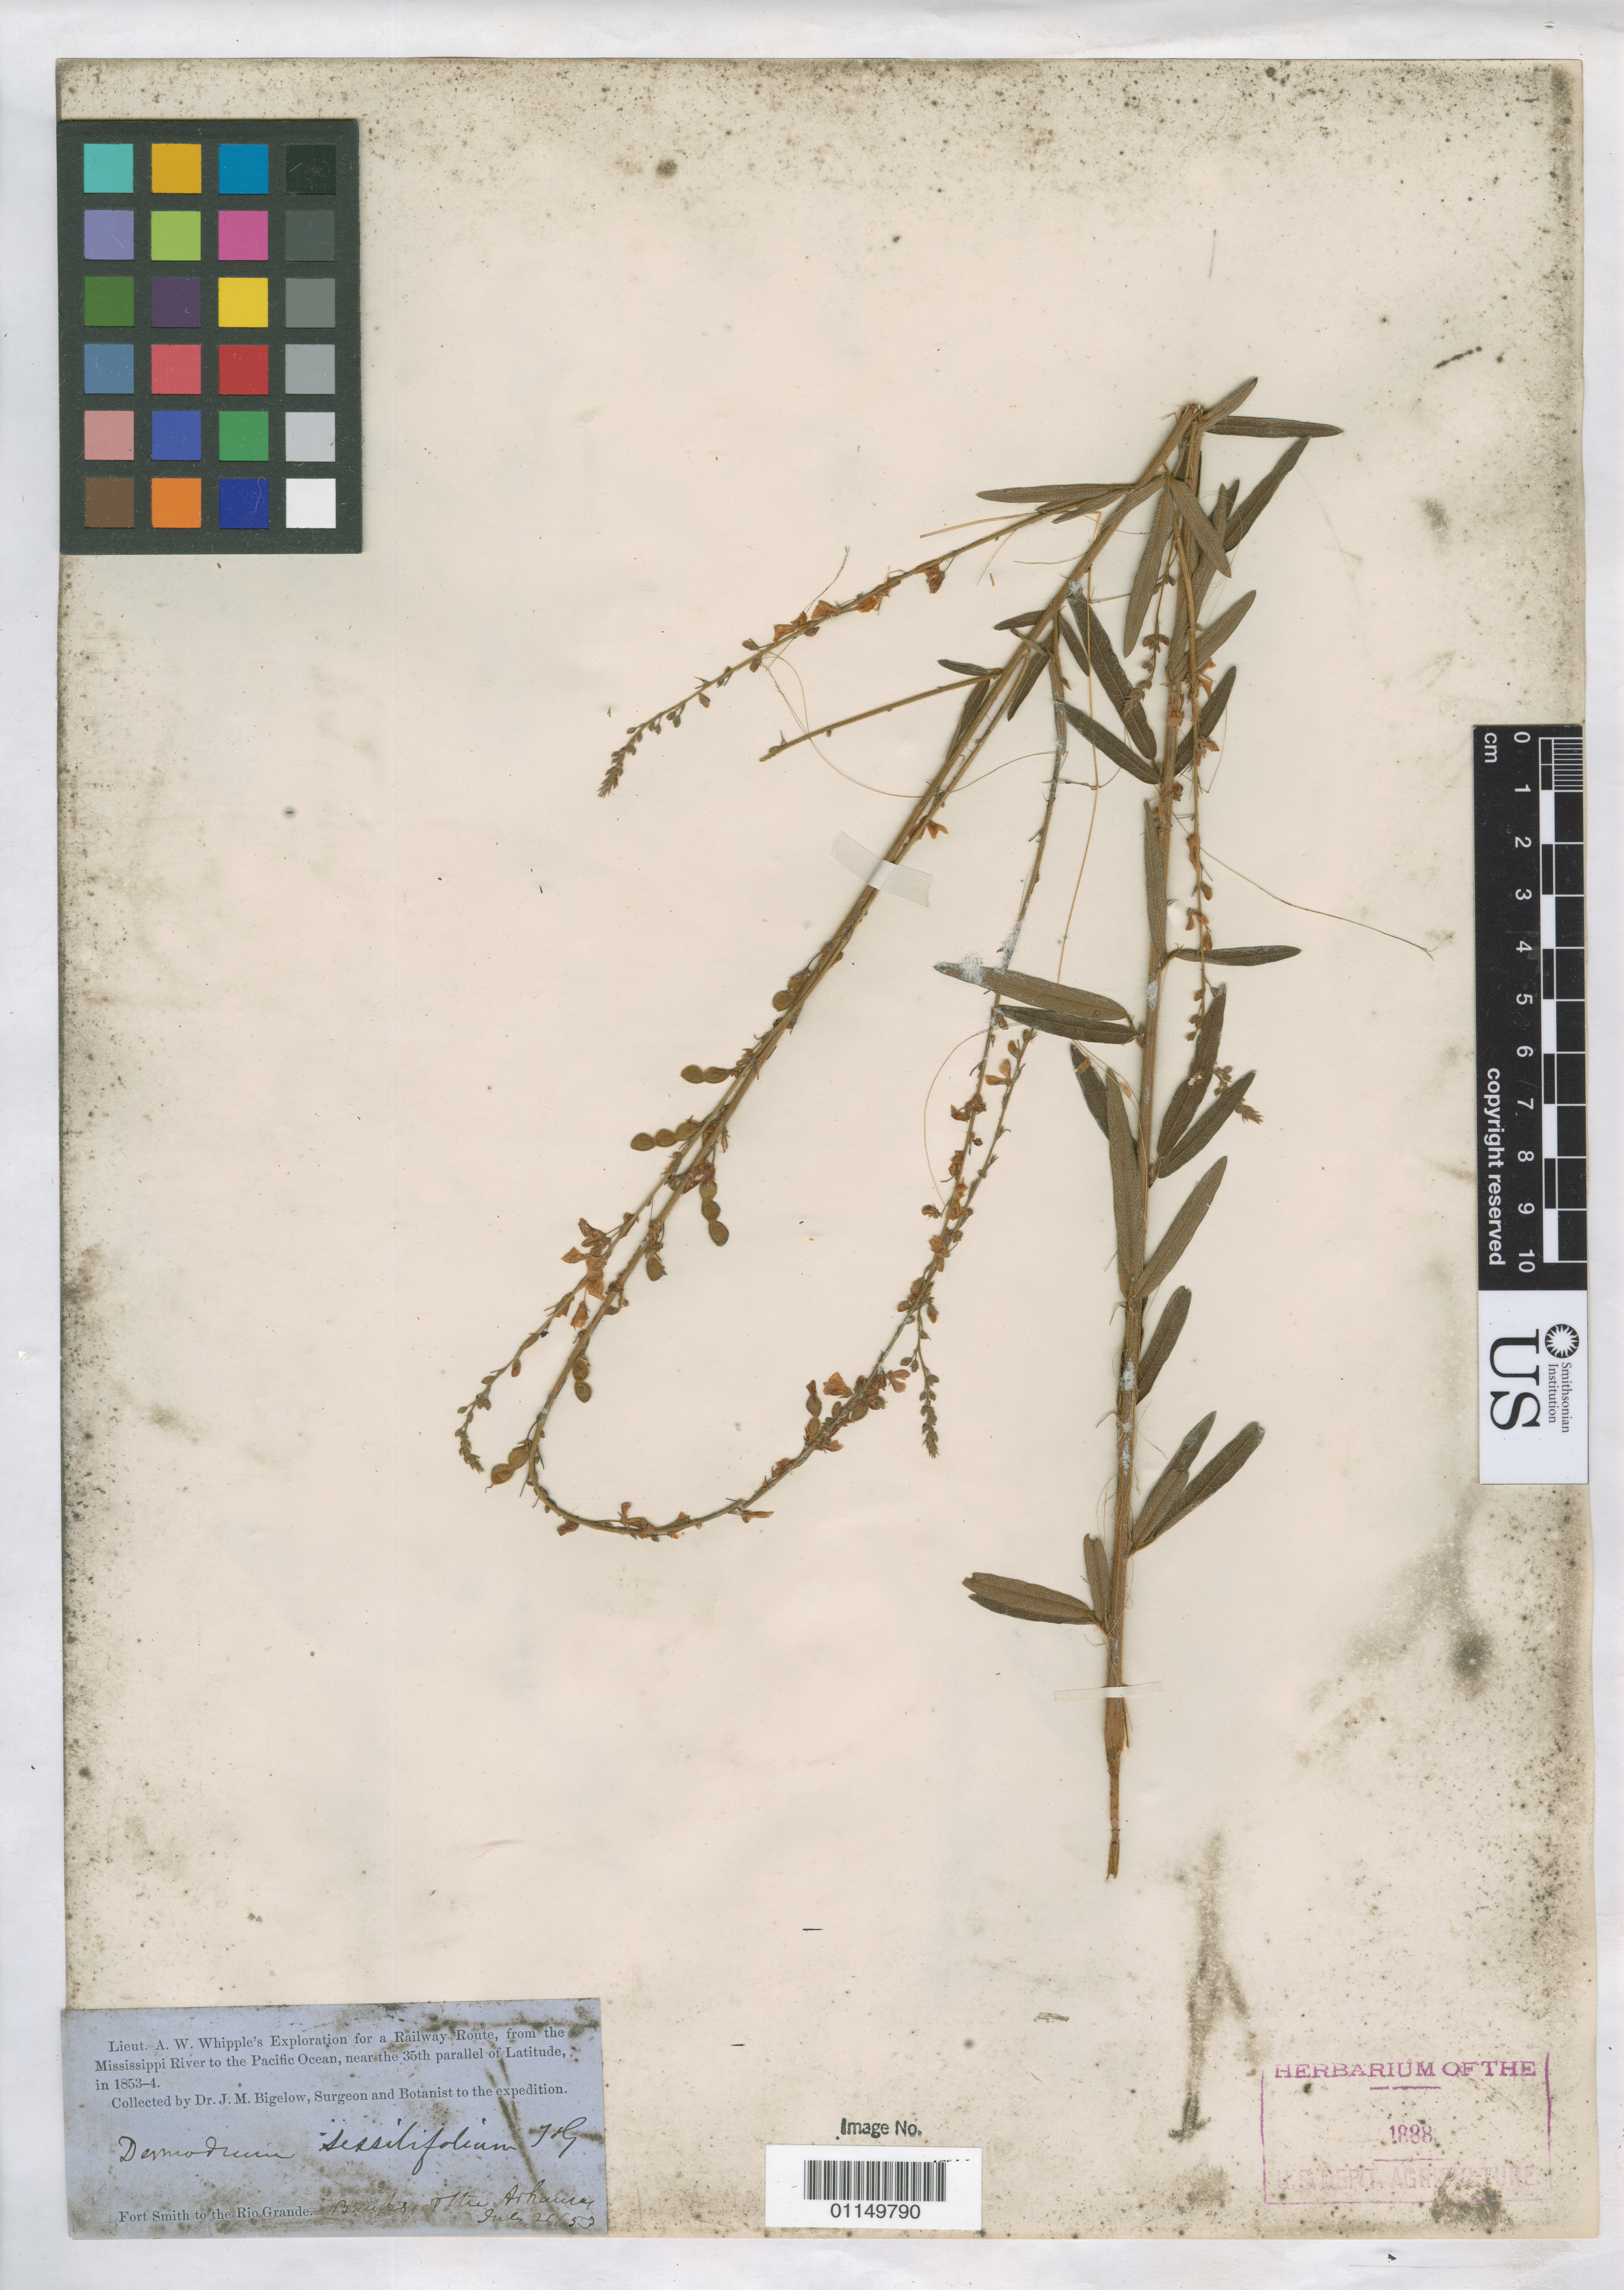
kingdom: Plantae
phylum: Tracheophyta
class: Magnoliopsida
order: Fabales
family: Fabaceae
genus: Desmodium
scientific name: Desmodium sessilifolium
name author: Torr. & A. Gray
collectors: J. M. Bigelow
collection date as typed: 26 Jul 1853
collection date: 1853-07-26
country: United States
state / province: Oklahoma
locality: Fort Smith to the Rio Grande, banks of the Arkansas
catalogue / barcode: US 1